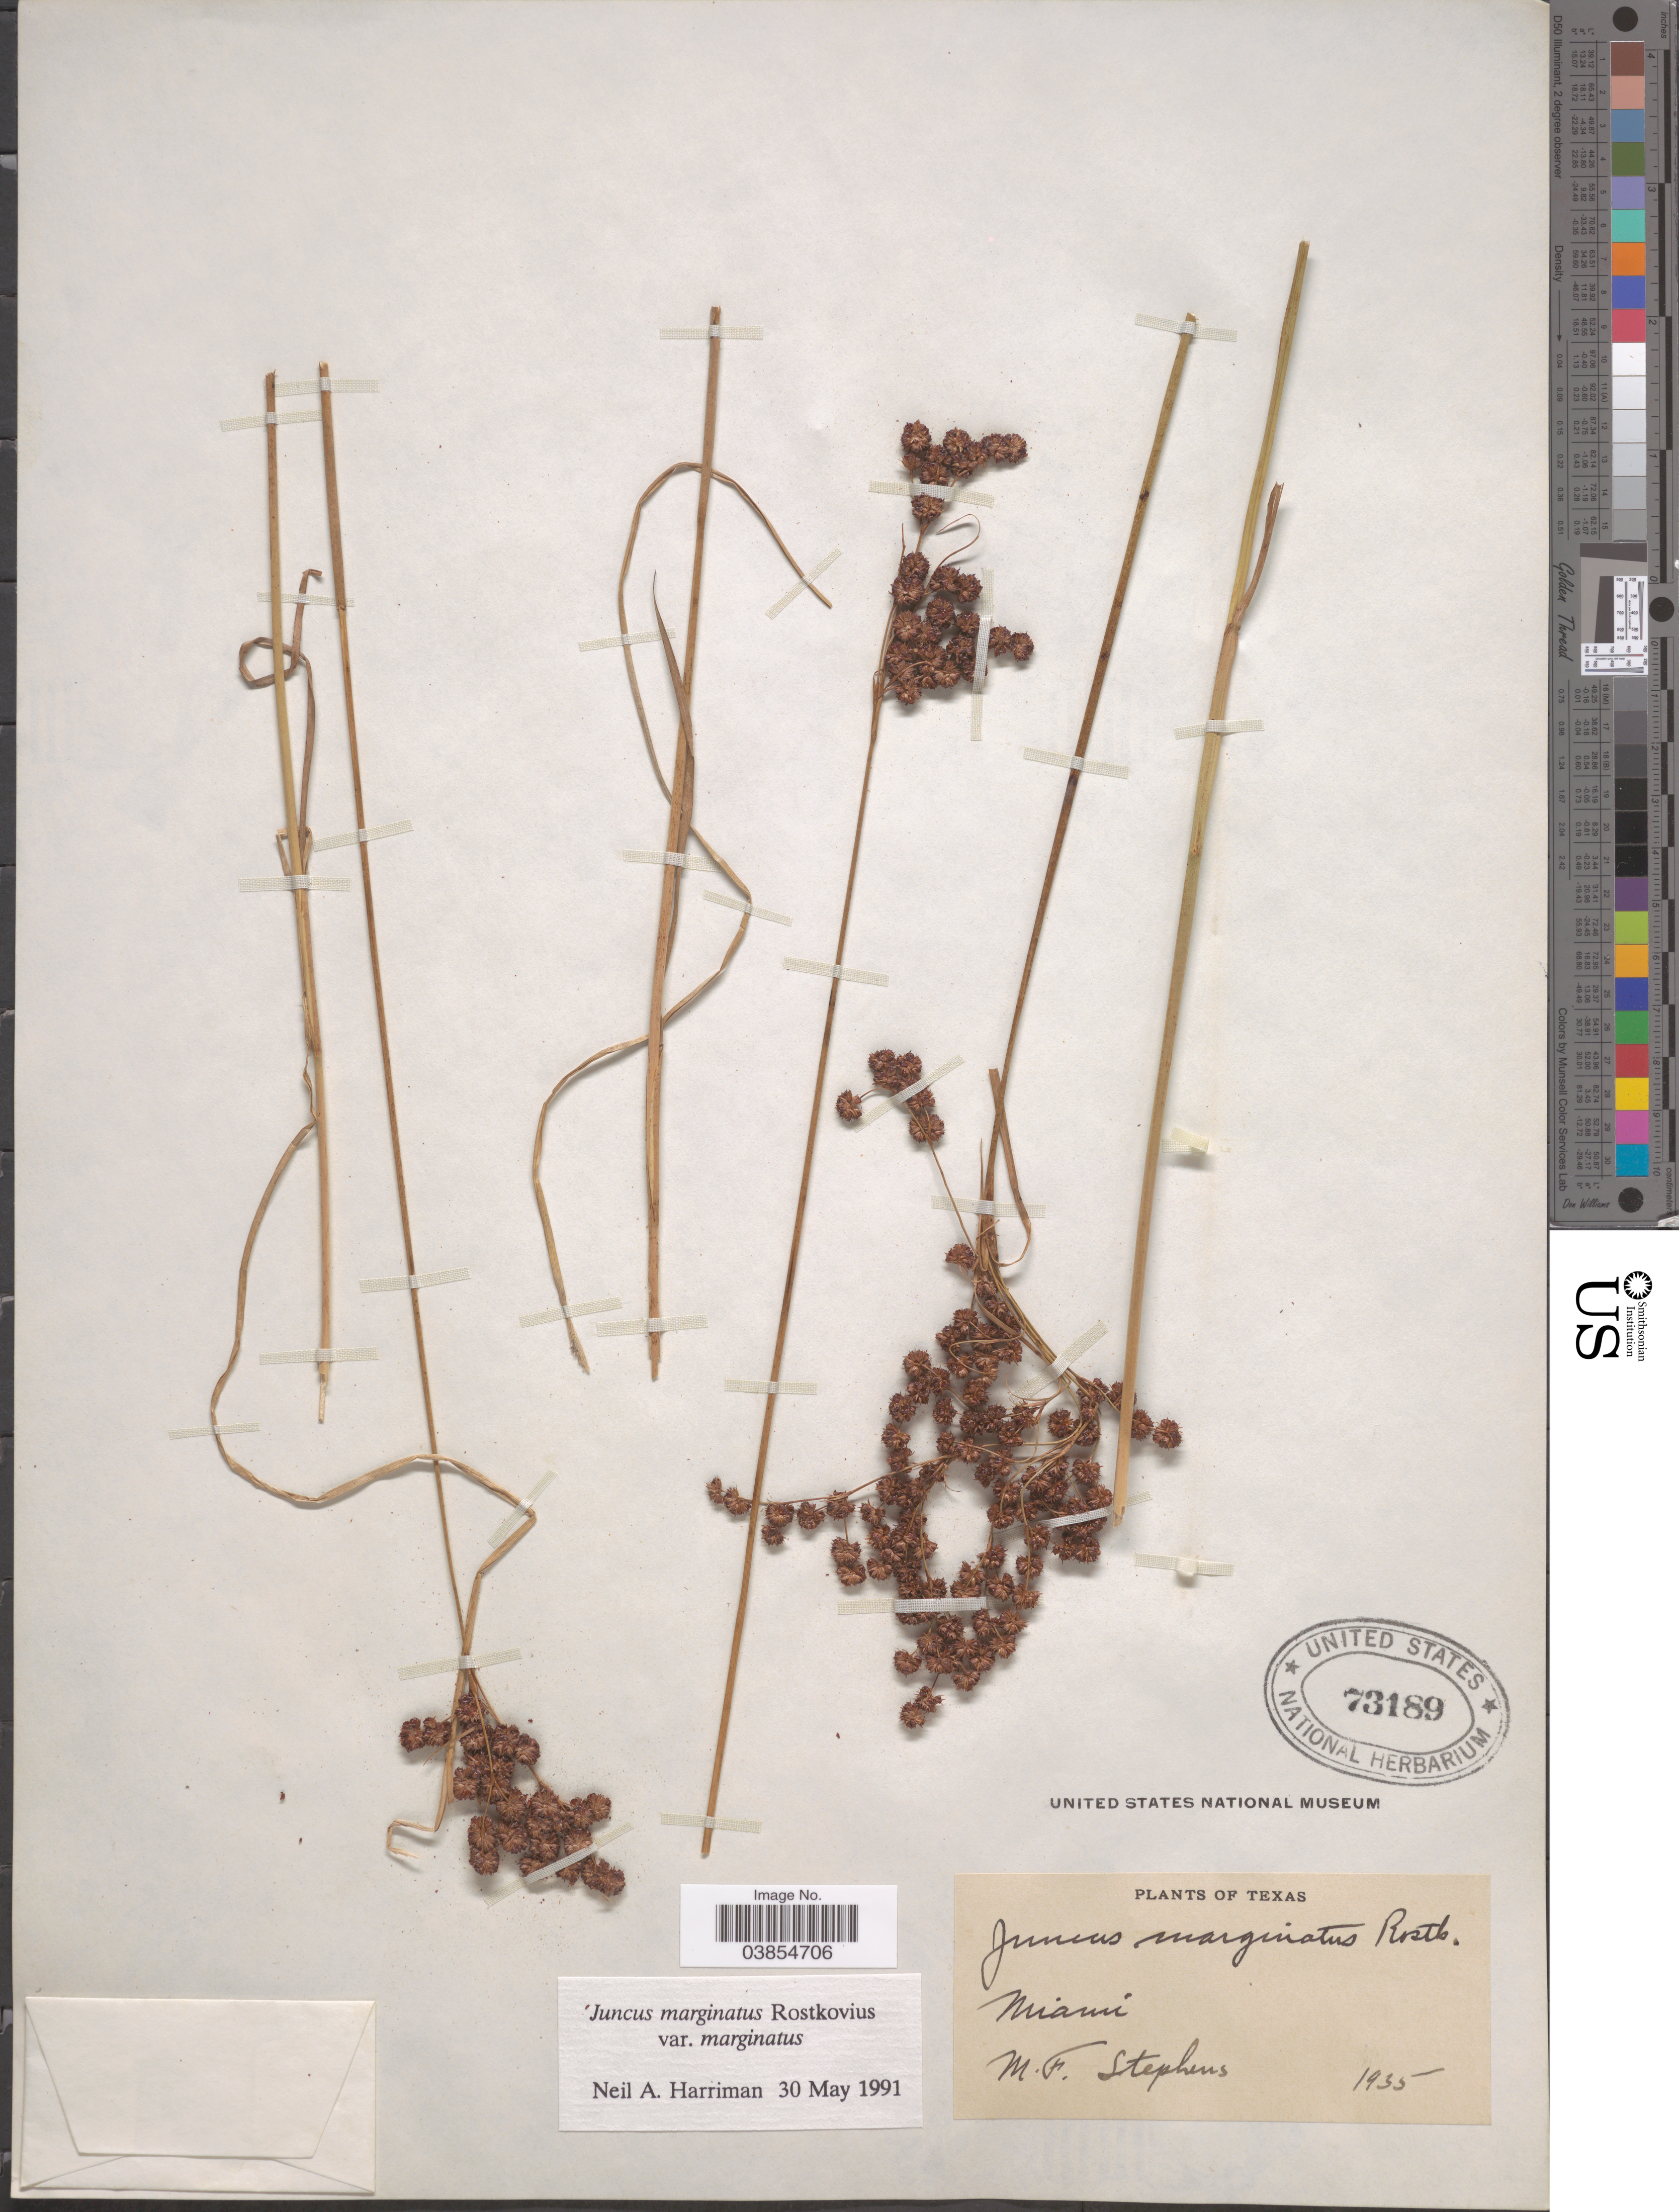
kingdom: Plantae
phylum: Tracheophyta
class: Liliopsida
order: Poales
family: Juncaceae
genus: Juncus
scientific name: Juncus marginatus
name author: Rostk.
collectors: M. Stephens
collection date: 1935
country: United States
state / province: Texas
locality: Miami.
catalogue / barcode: US 73189